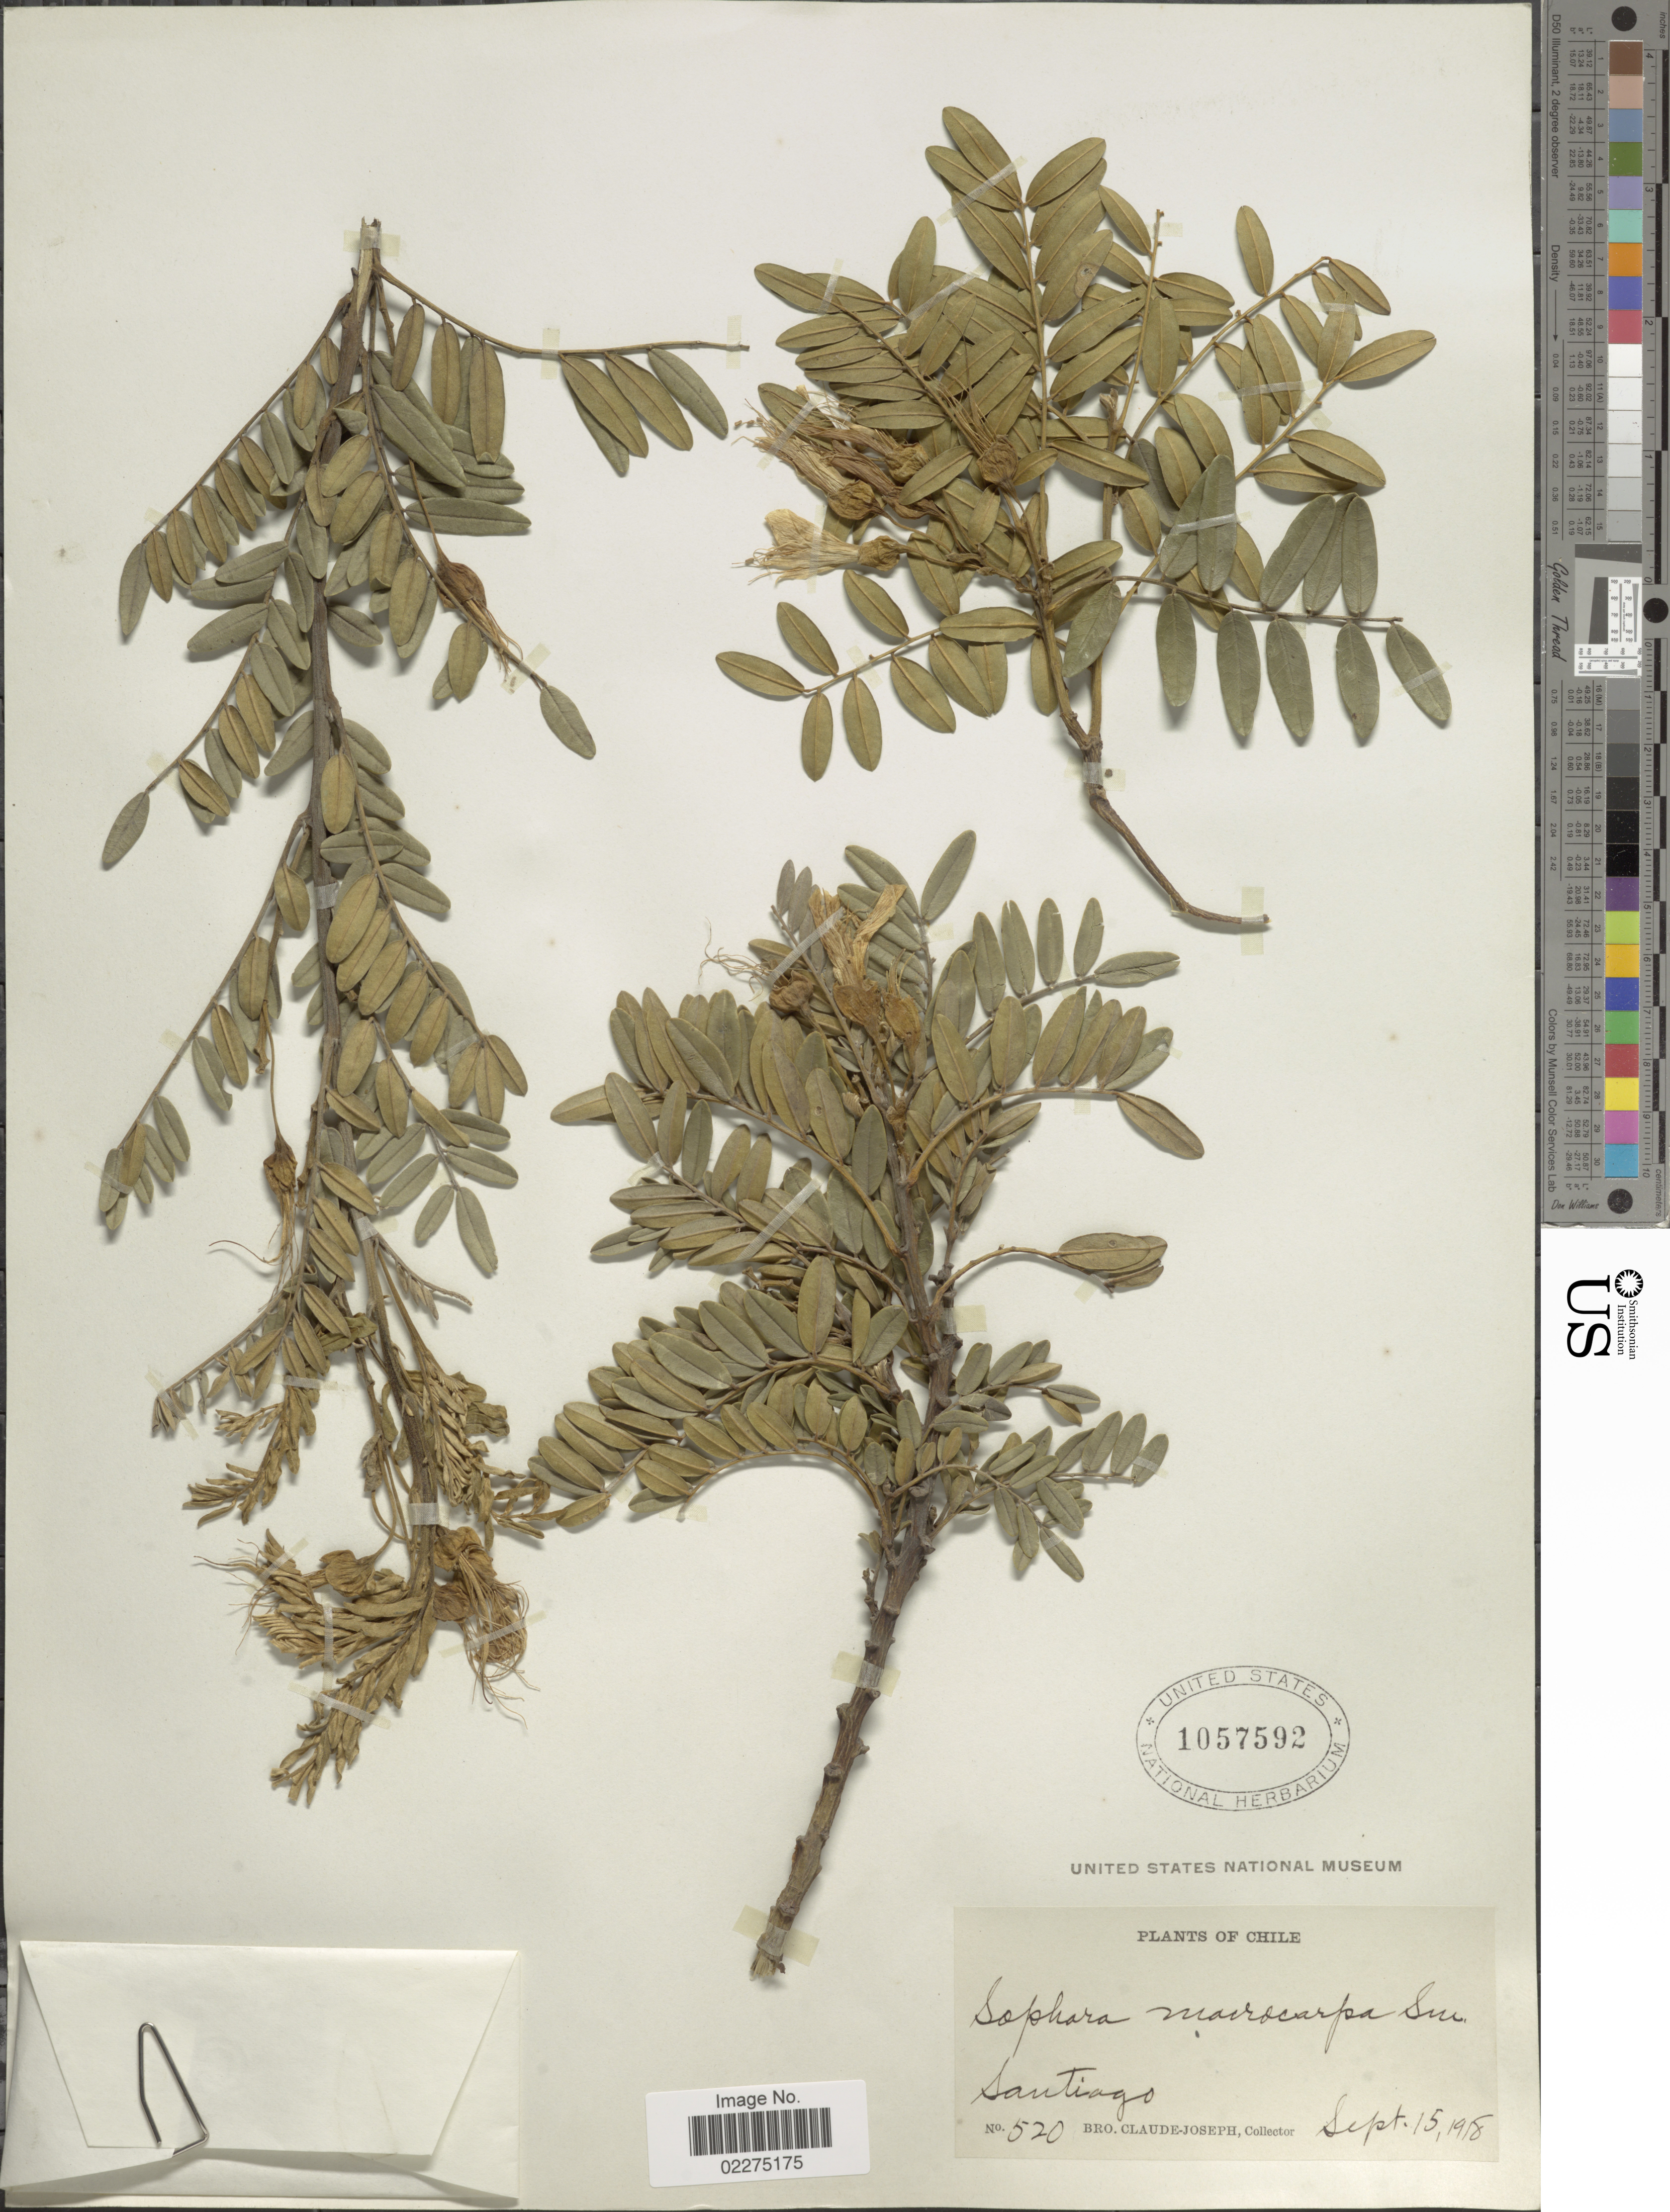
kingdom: Plantae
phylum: Tracheophyta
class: Magnoliopsida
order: Fabales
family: Fabaceae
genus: Sophora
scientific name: Sophora macrocarpa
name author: Sm.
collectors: Bro. Claude-Joseph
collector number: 5202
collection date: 1918-09-15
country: Chile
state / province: Región Metropolitana (RM)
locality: Santiago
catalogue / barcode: US 1057592